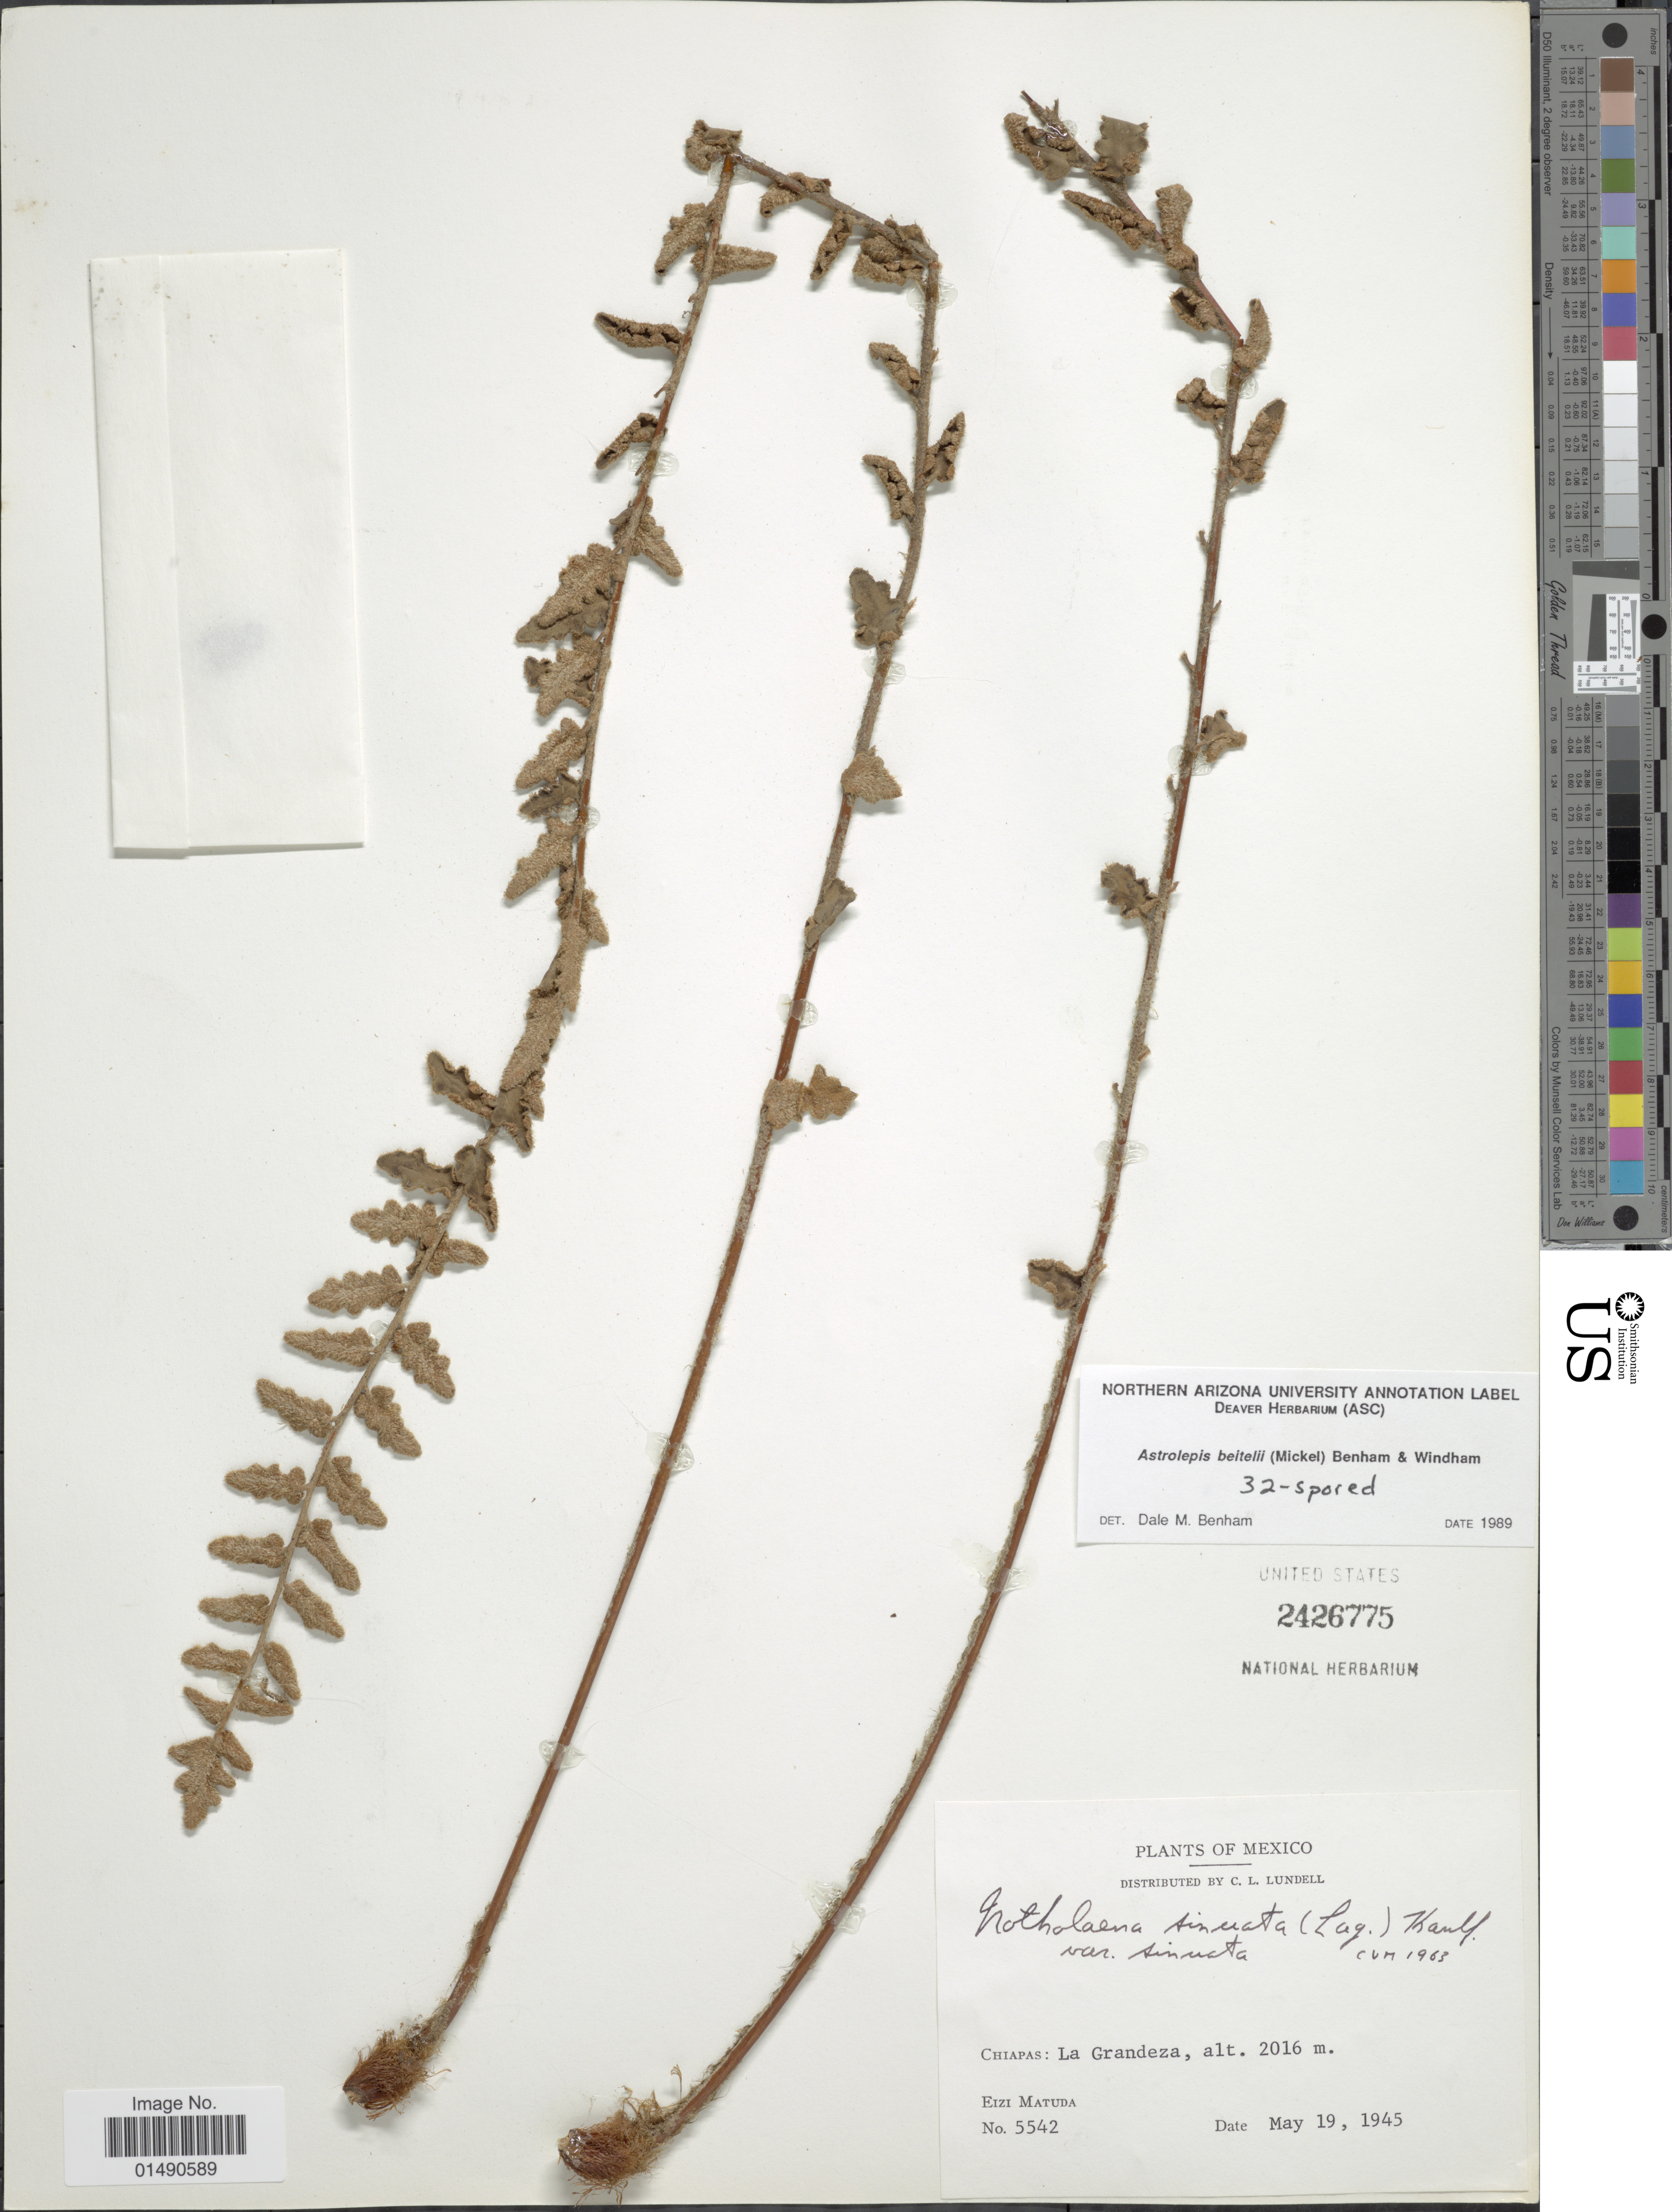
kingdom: Plantae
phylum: Tracheophyta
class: Polypodiopsida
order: Polypodiales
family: Pteridaceae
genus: Astrolepis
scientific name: Astrolepis laevis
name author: (Mart. & Ikonn.-Gal.) Mickel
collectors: E. Matuda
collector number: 5542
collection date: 1945-05-19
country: Mexico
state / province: Chiapas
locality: La Grandeza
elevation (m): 2016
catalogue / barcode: US 2426755